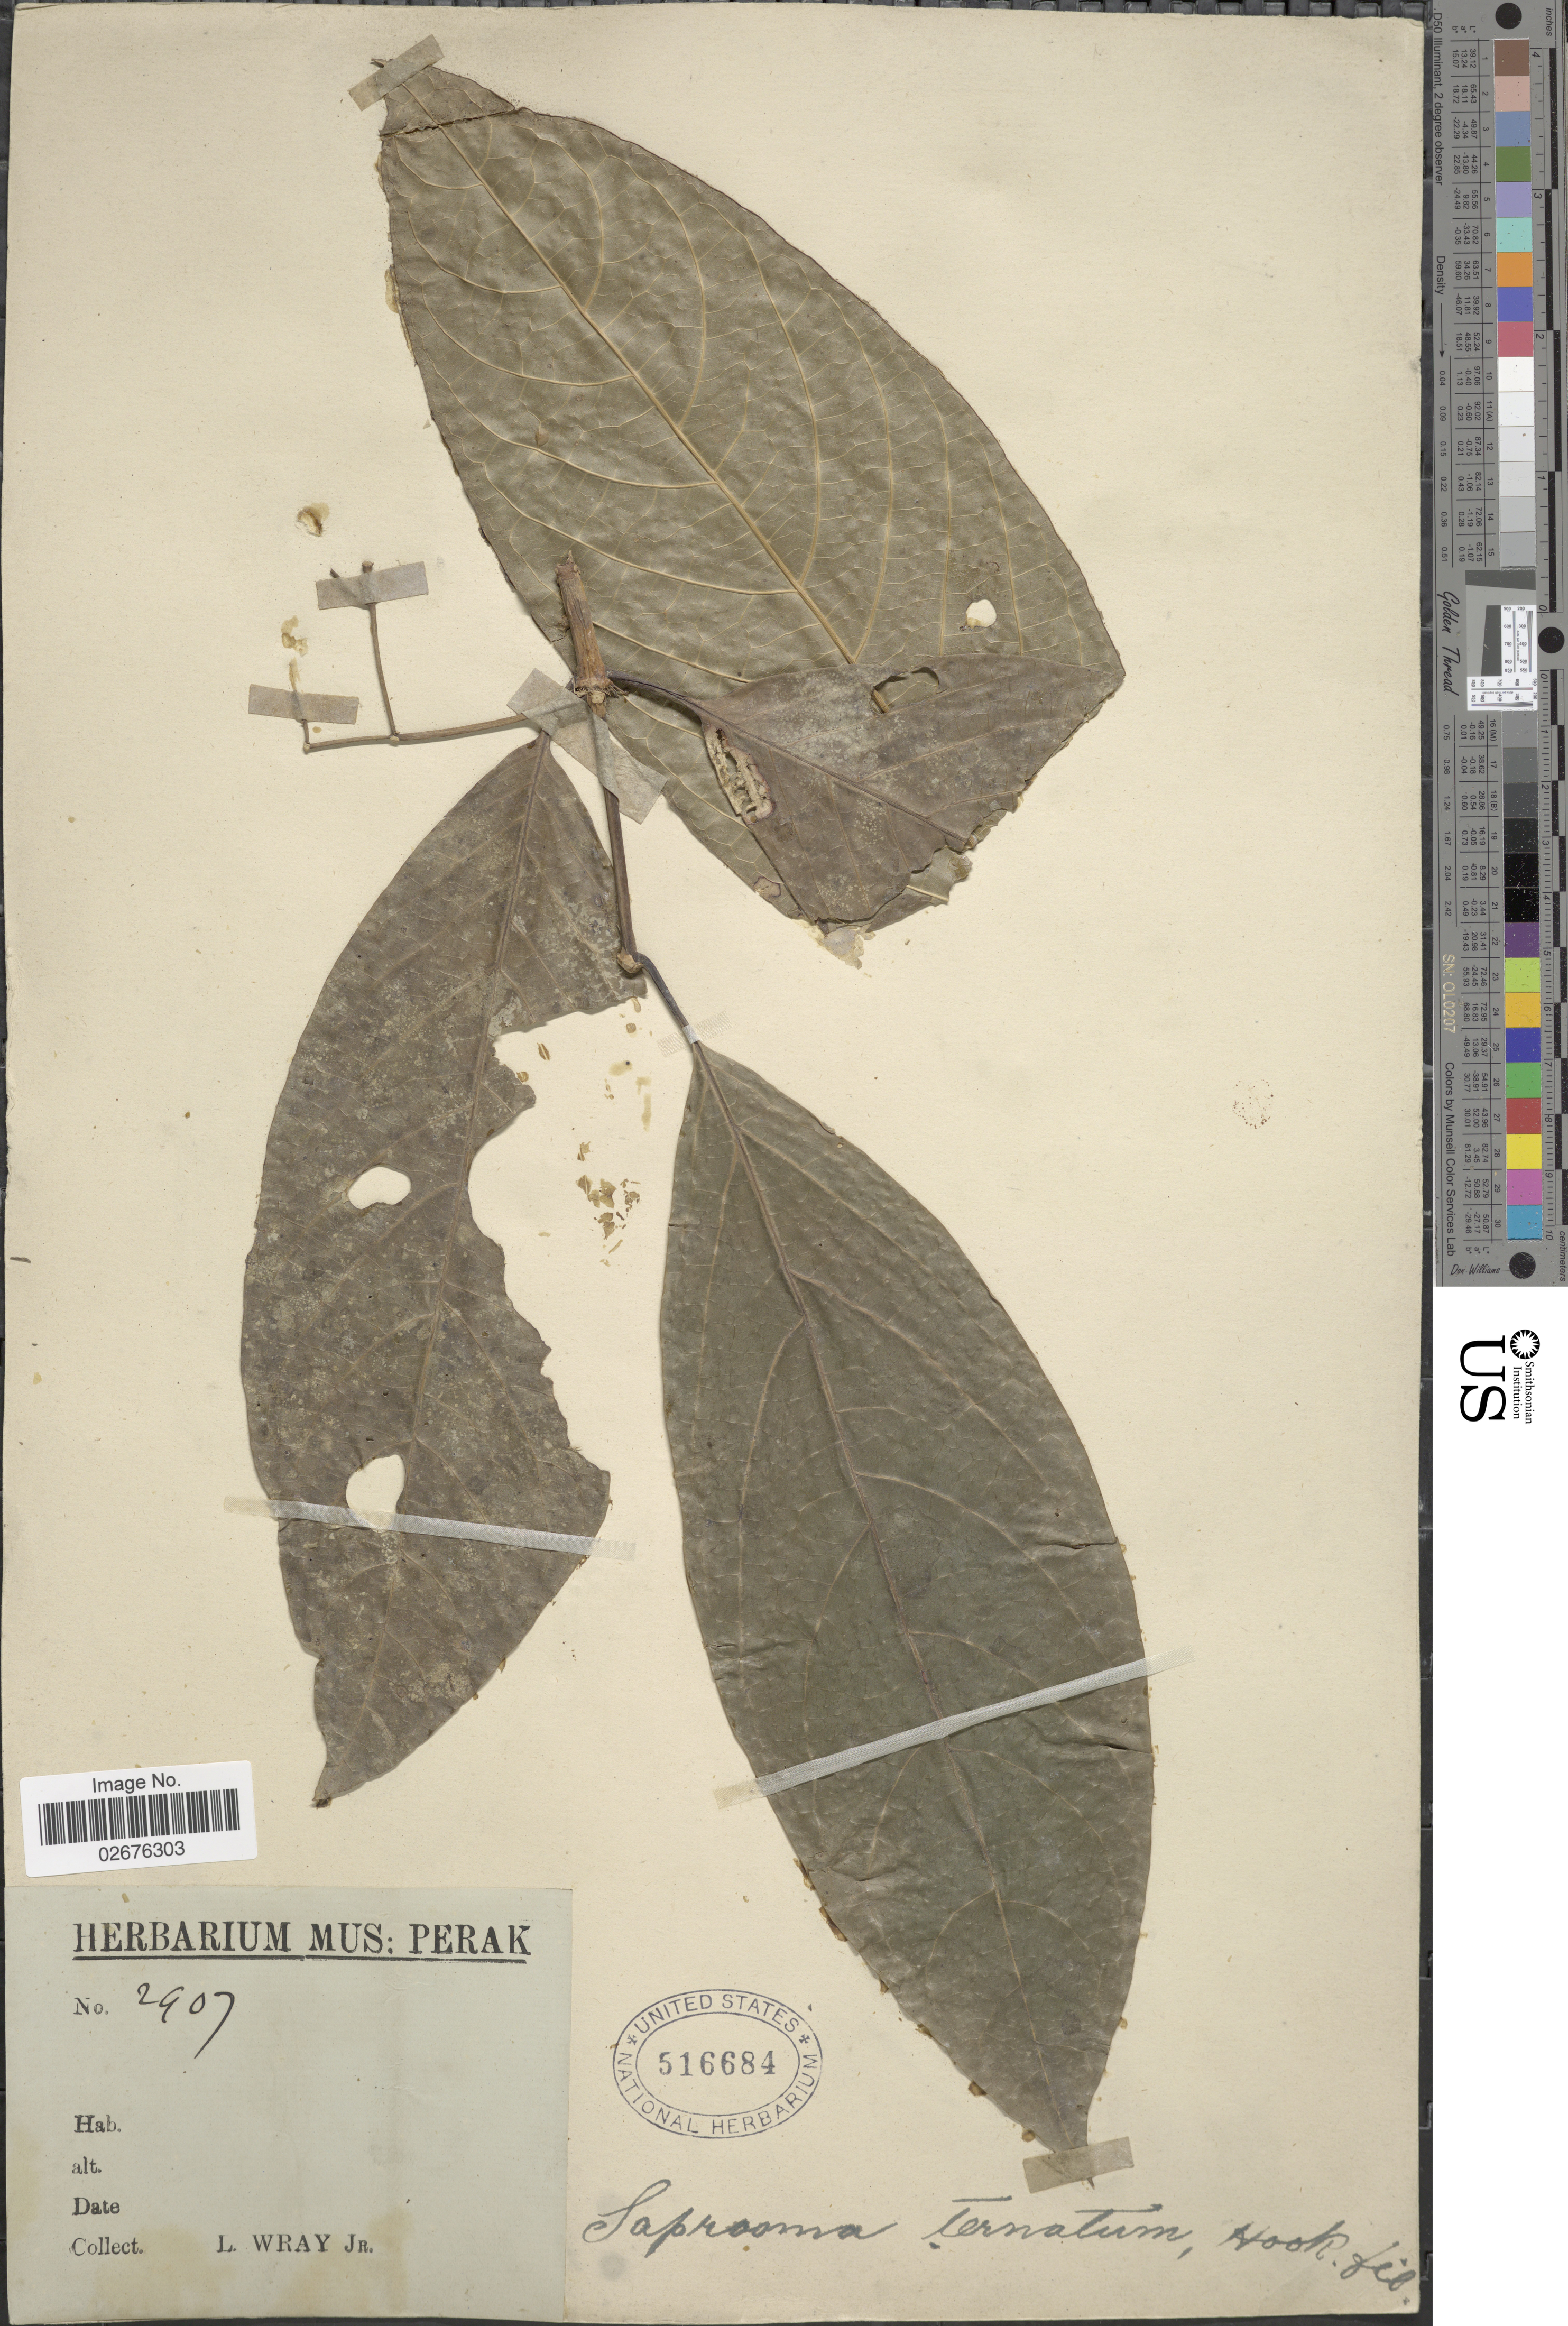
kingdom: Plantae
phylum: Tracheophyta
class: Magnoliopsida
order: Gentianales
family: Rubiaceae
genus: Saprosma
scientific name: Saprosma ternata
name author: (Wall.) Benth. & Hook. f. ex Kurz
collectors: L. Wray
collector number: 2907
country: Malaysia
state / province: Perak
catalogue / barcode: US 516684